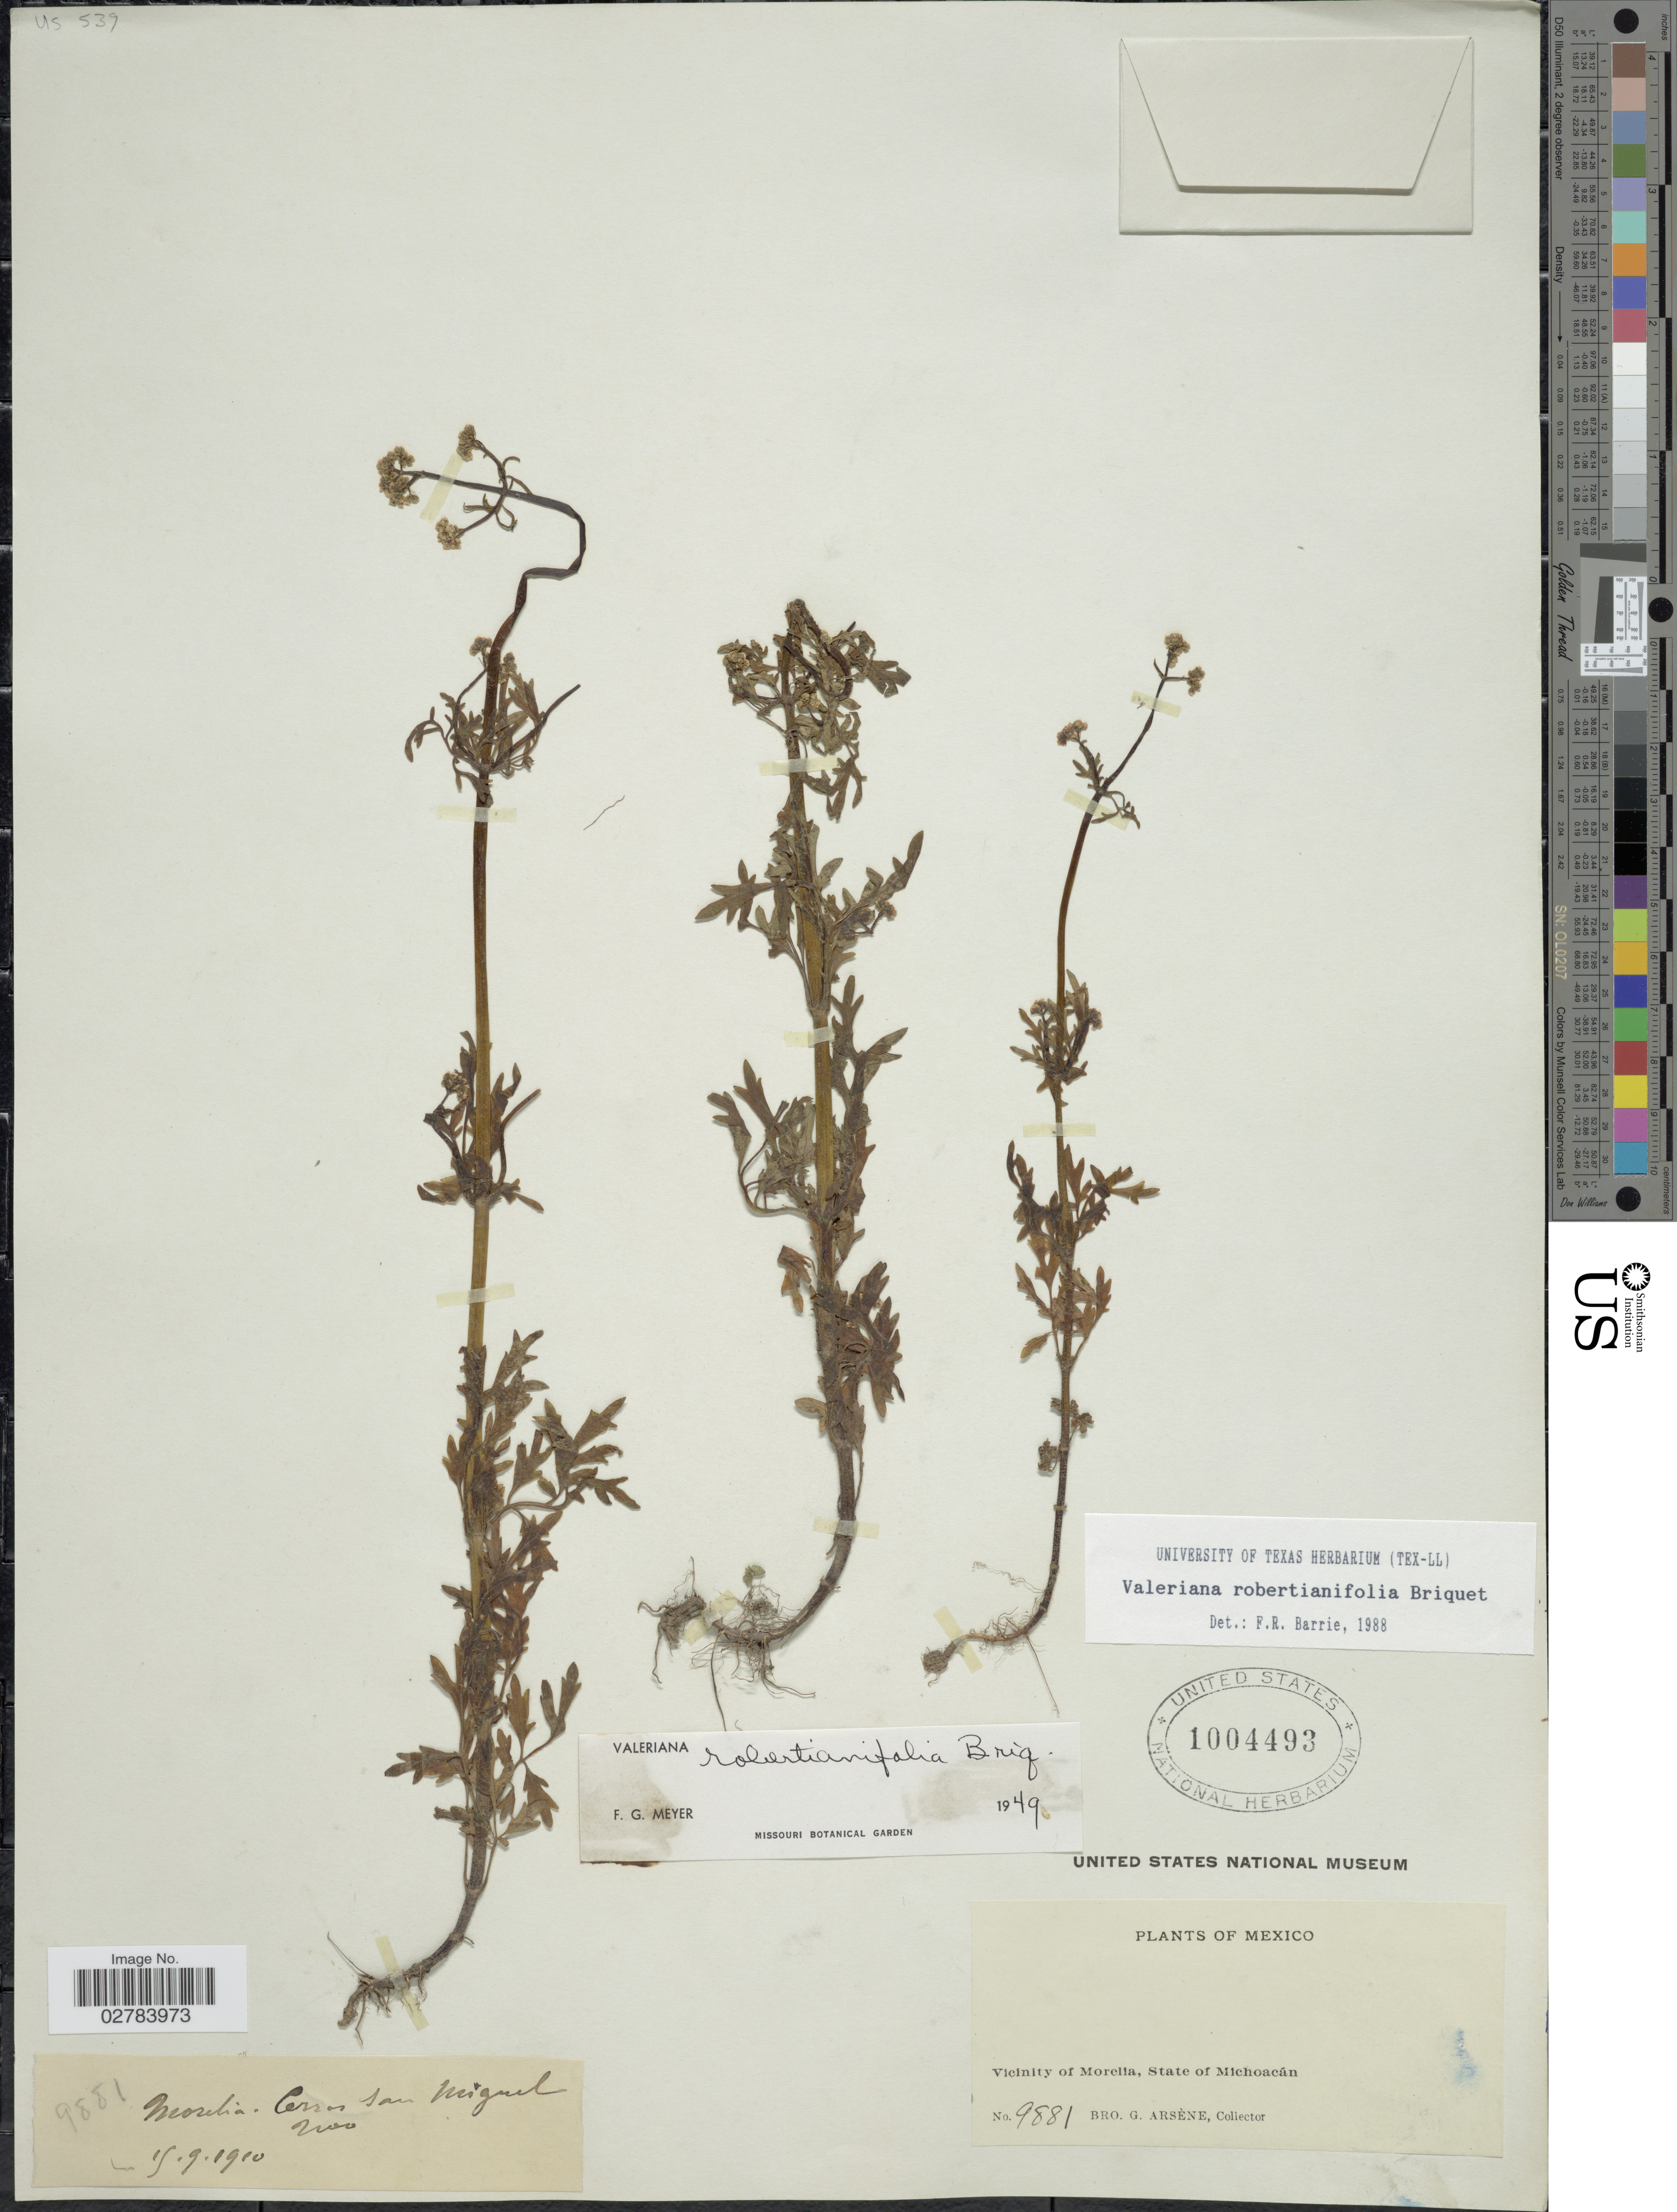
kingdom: Plantae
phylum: Tracheophyta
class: Magnoliopsida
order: Dipsacales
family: Caprifoliaceae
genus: Valeriana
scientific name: Valeriana robertianifolia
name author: Briq.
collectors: Bro. G. Arsène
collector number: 9881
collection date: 1910-09-15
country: Mexico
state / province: Michoacán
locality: Vicinity of Morelia, Morelia, Cerros san Miguel.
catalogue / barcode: US 1004493